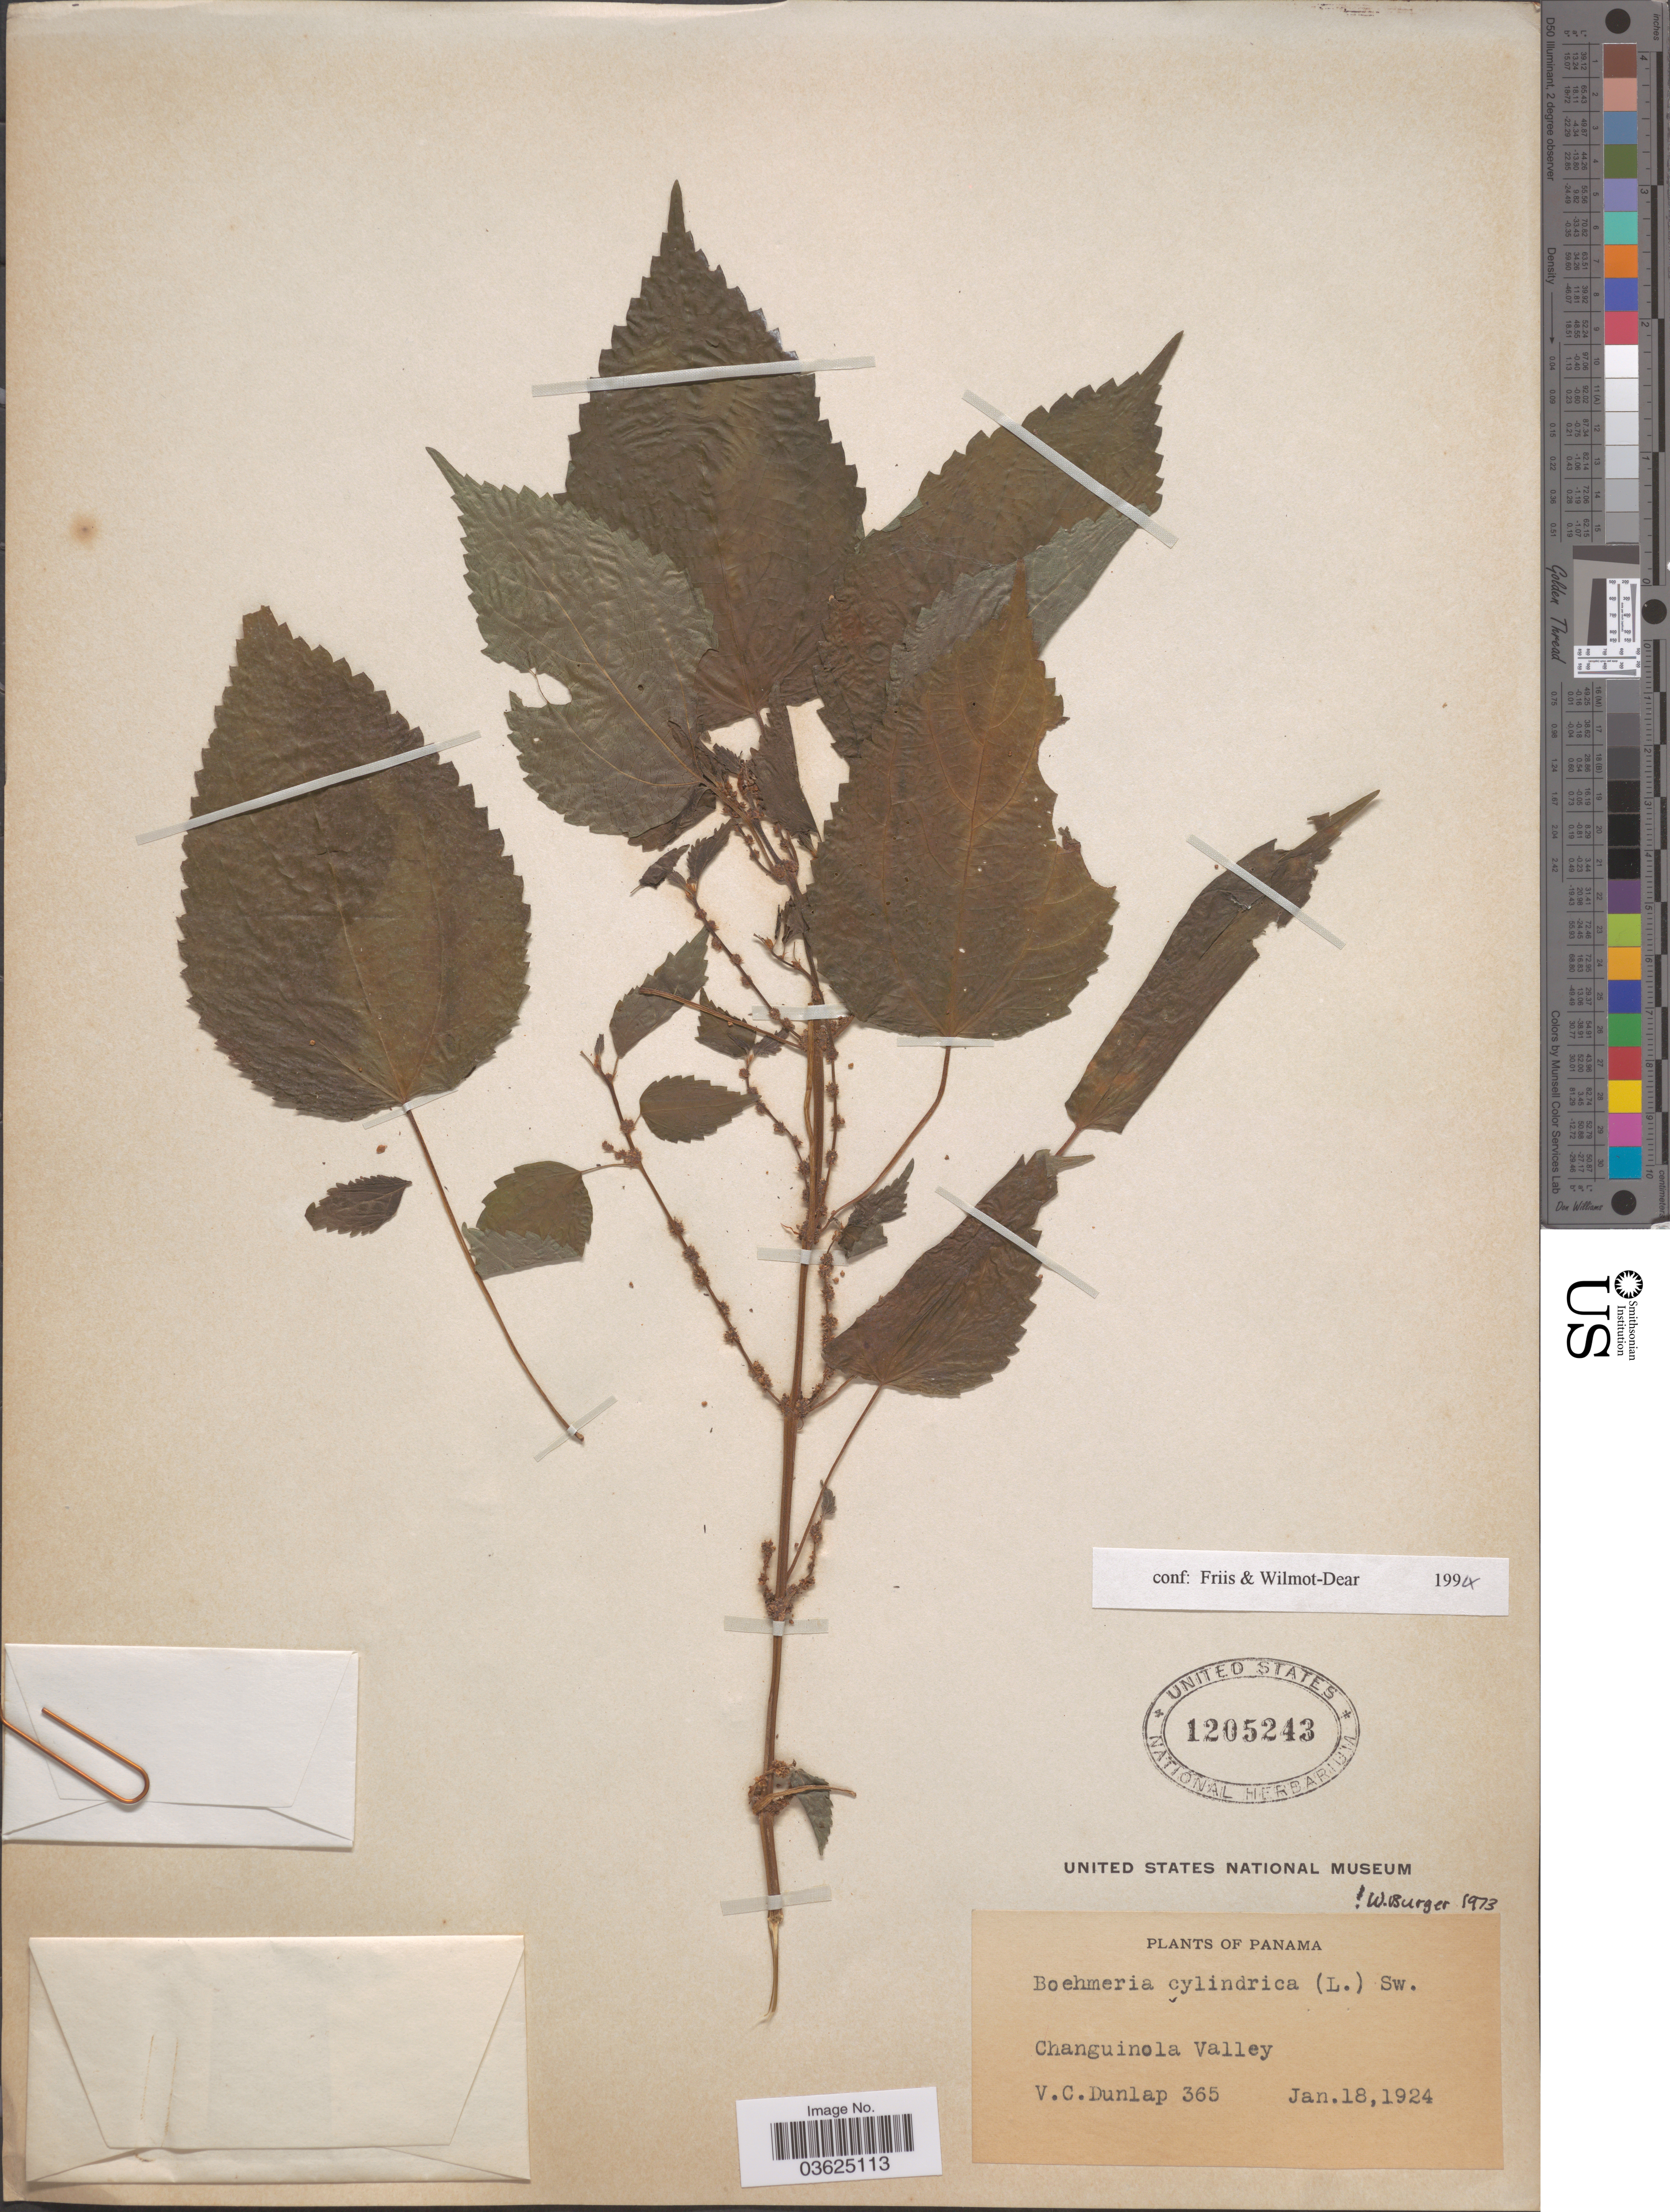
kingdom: Plantae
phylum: Tracheophyta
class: Magnoliopsida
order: Rosales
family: Urticaceae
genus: Boehmeria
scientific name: Boehmeria cylindrica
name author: (L.) Sw.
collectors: V. C. Dunlap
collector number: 365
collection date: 1924-01-18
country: Panama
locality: Changuinola Valley.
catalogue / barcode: US 1205243